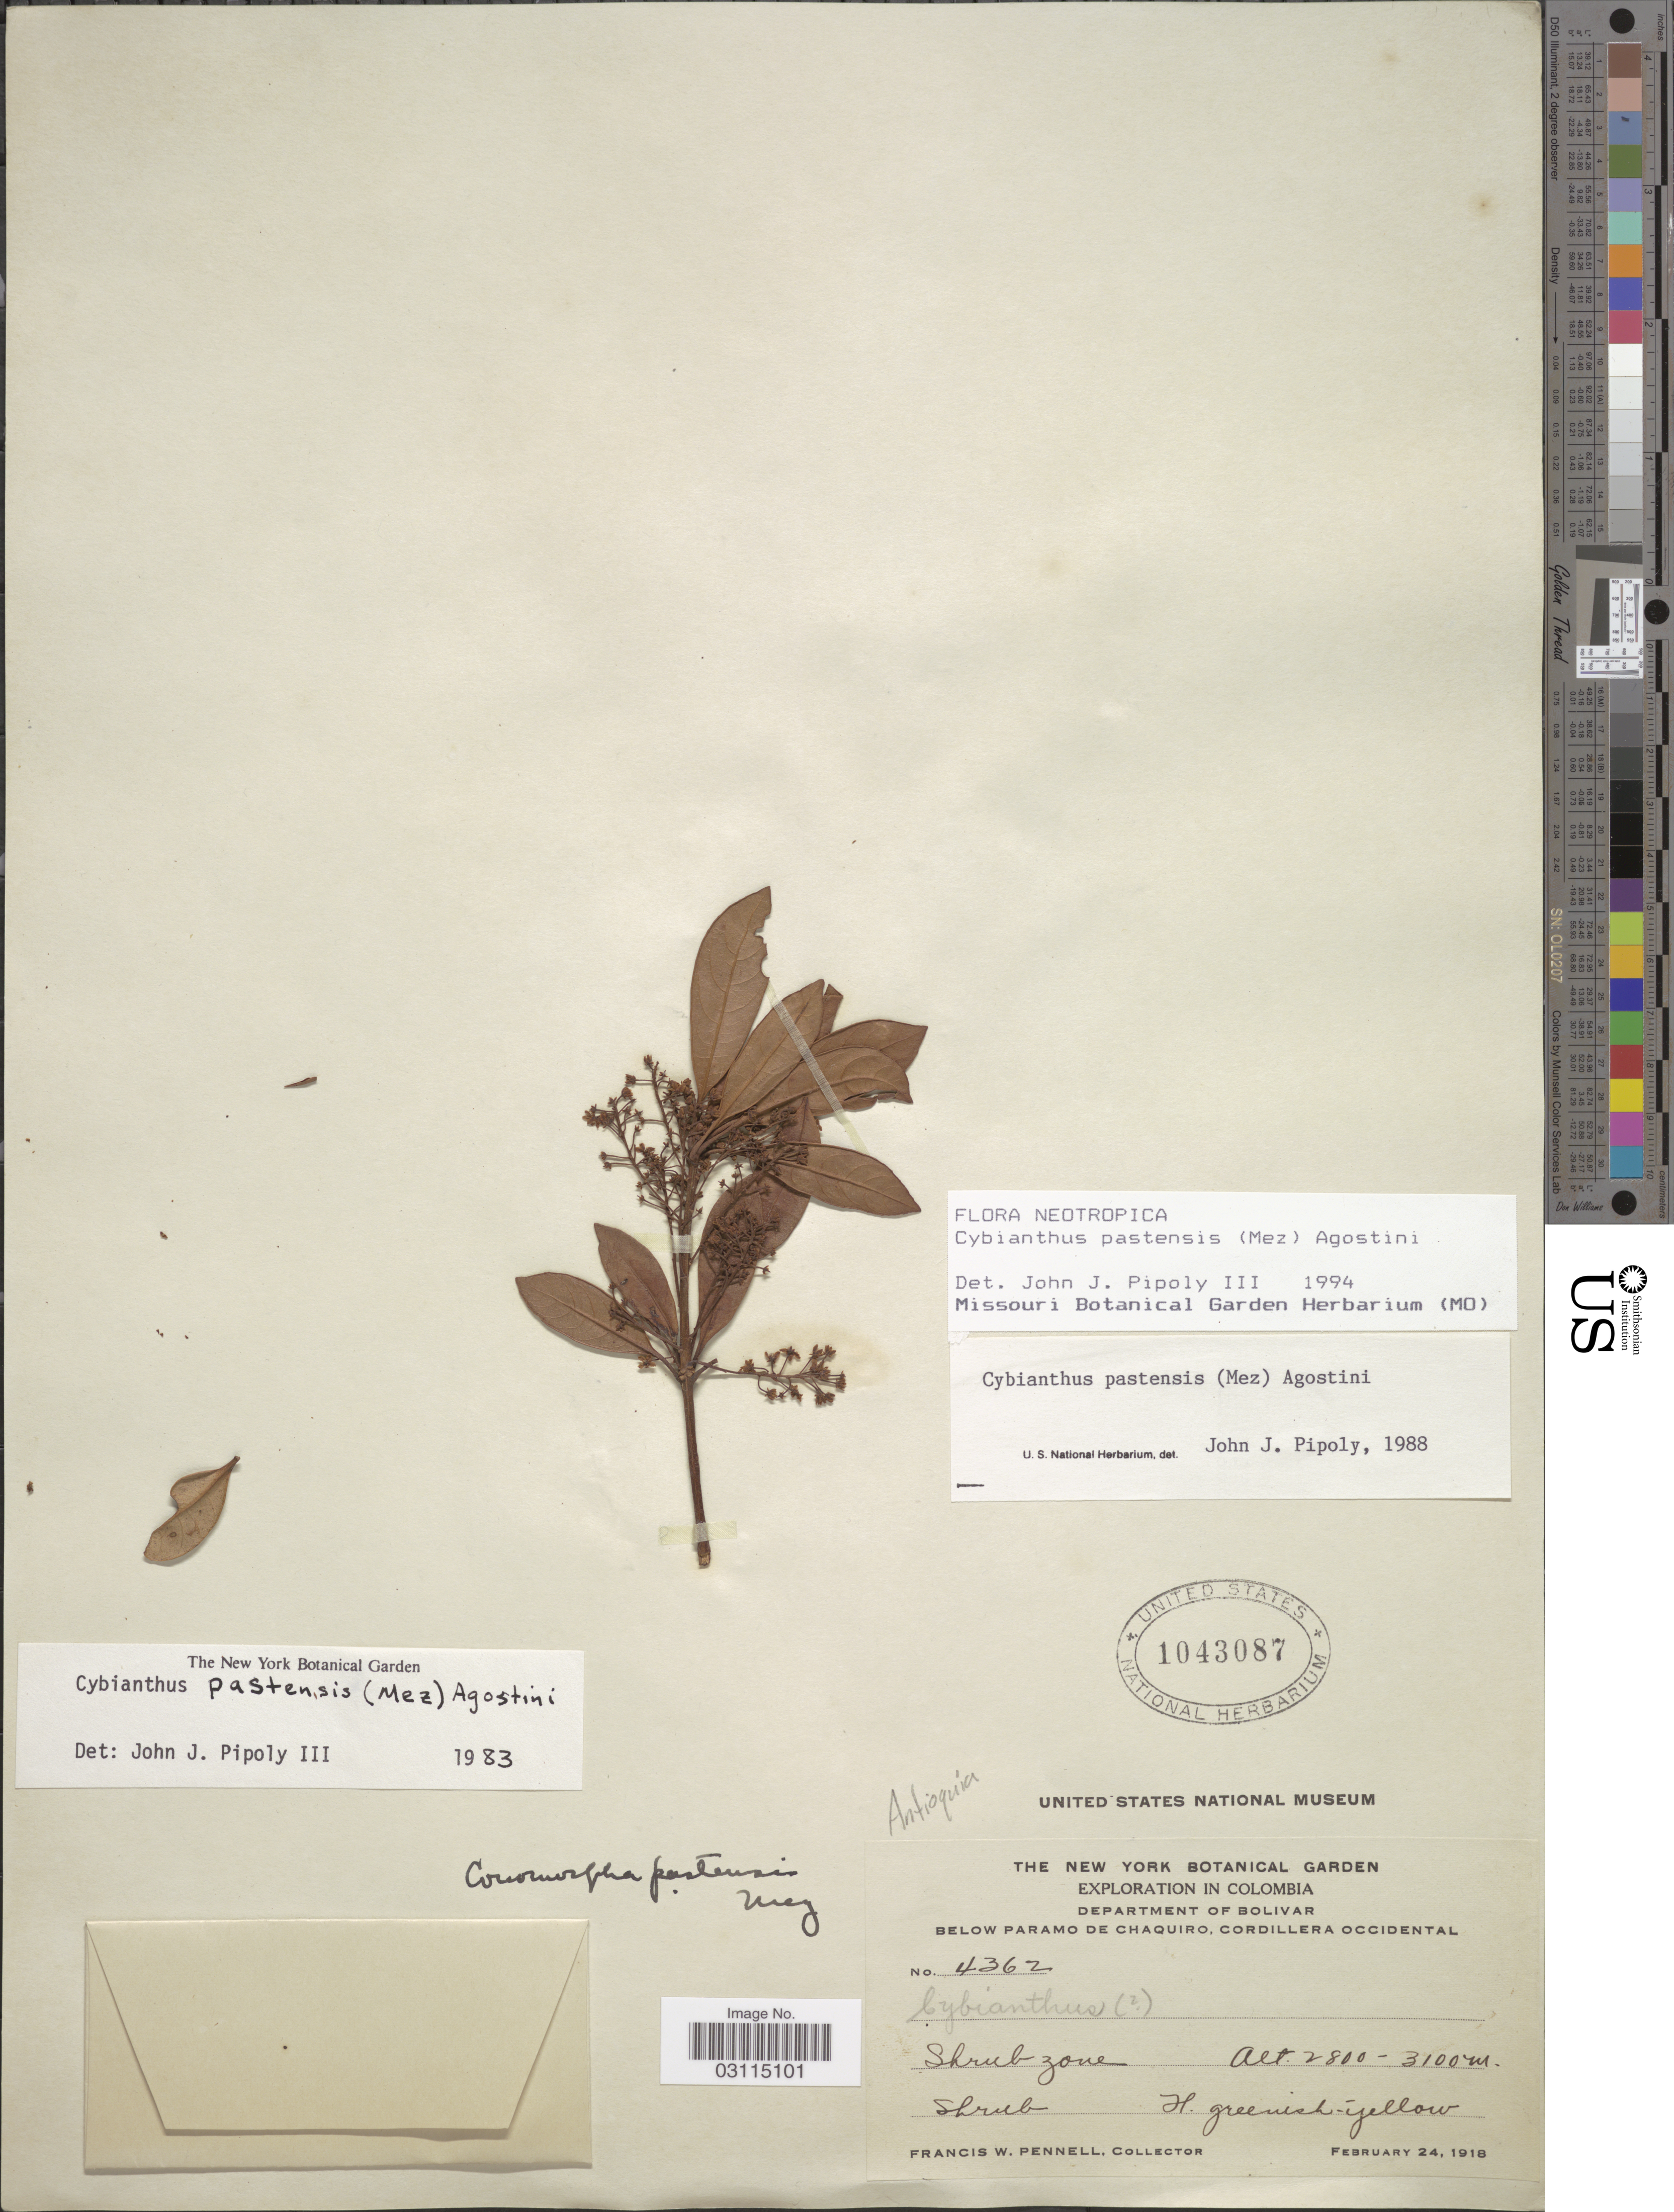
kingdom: Plantae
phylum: Tracheophyta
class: Magnoliopsida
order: Ericales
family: Primulaceae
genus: Cybianthus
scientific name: Cybianthus pastensis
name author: (Mez) G. Agostini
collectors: F. W. Pennell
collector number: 4362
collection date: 1918-02-24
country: Colombia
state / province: Bolívar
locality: Department of Bolivar, Below Paramo De Chaquiro, Cordillera Occidental.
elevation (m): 2800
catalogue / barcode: US 1043087